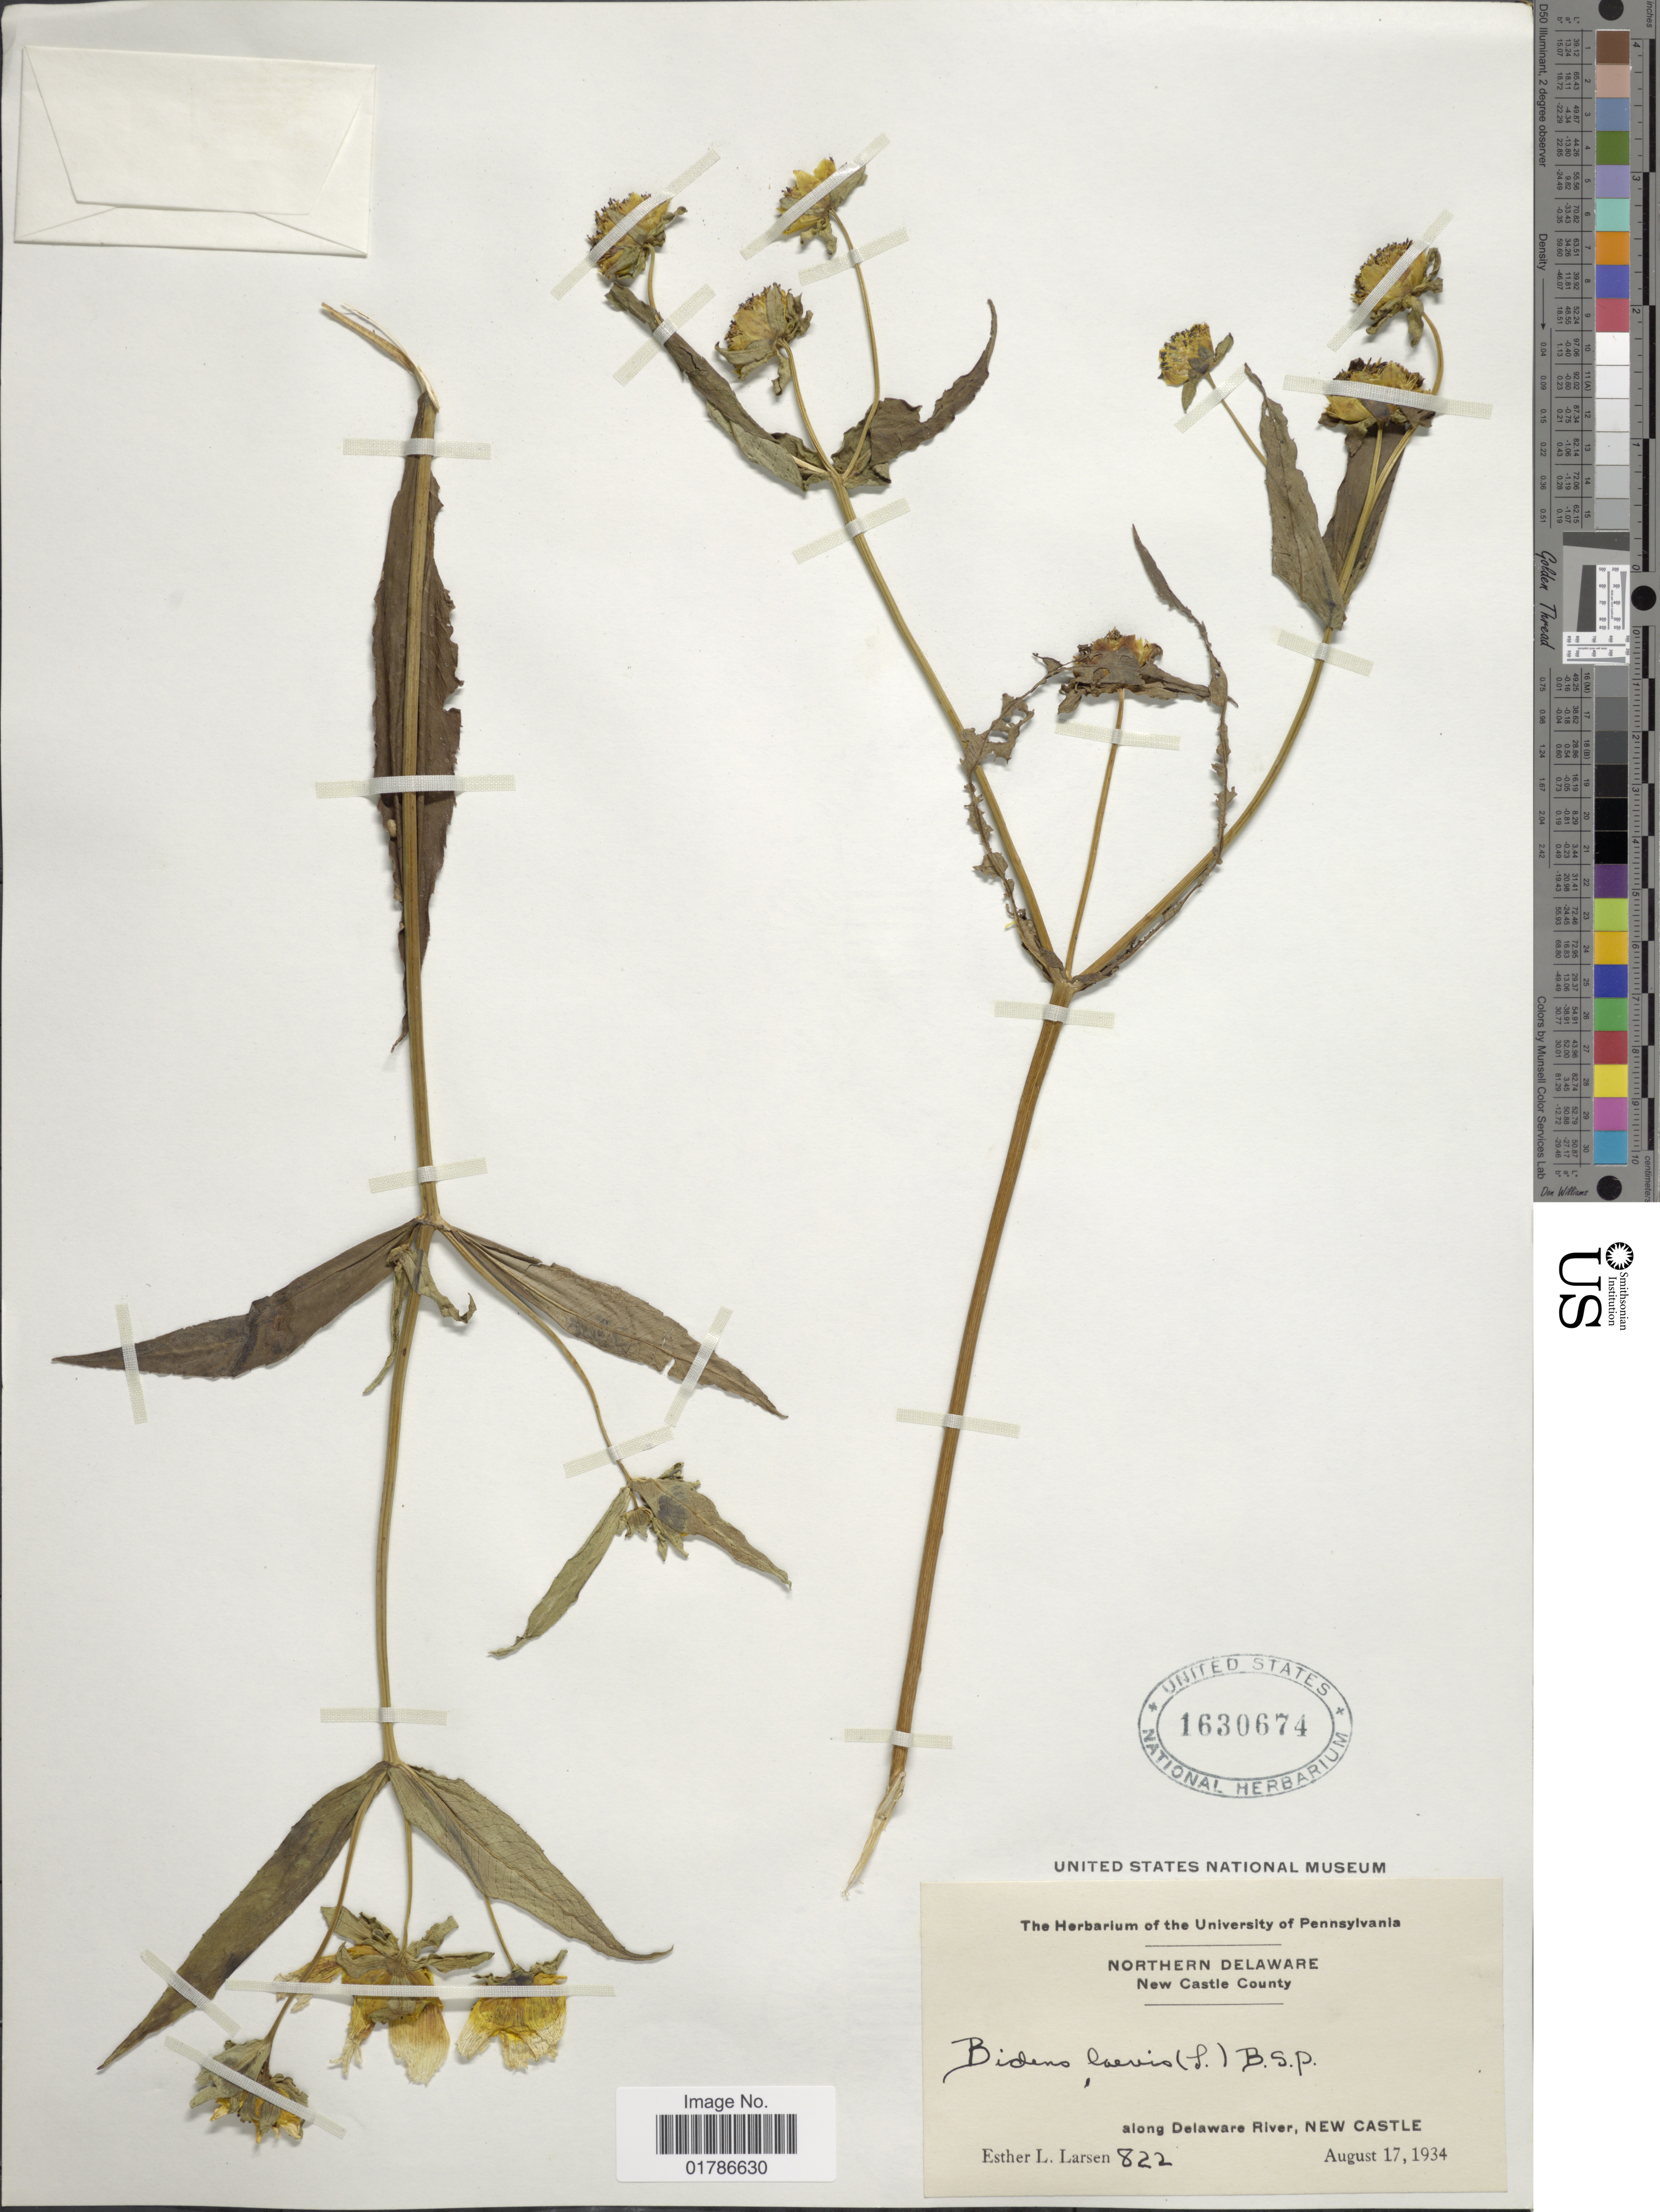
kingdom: Plantae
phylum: Tracheophyta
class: Magnoliopsida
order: Asterales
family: Asteraceae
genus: Bidens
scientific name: Bidens laevis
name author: (L.) Britton, Stearns & Poggenb.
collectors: E. Larsen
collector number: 822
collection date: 1934-08-17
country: United States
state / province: Delaware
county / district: New Castle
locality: Northern Delaware, New Castle County, along Delaware River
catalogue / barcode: US 1630674